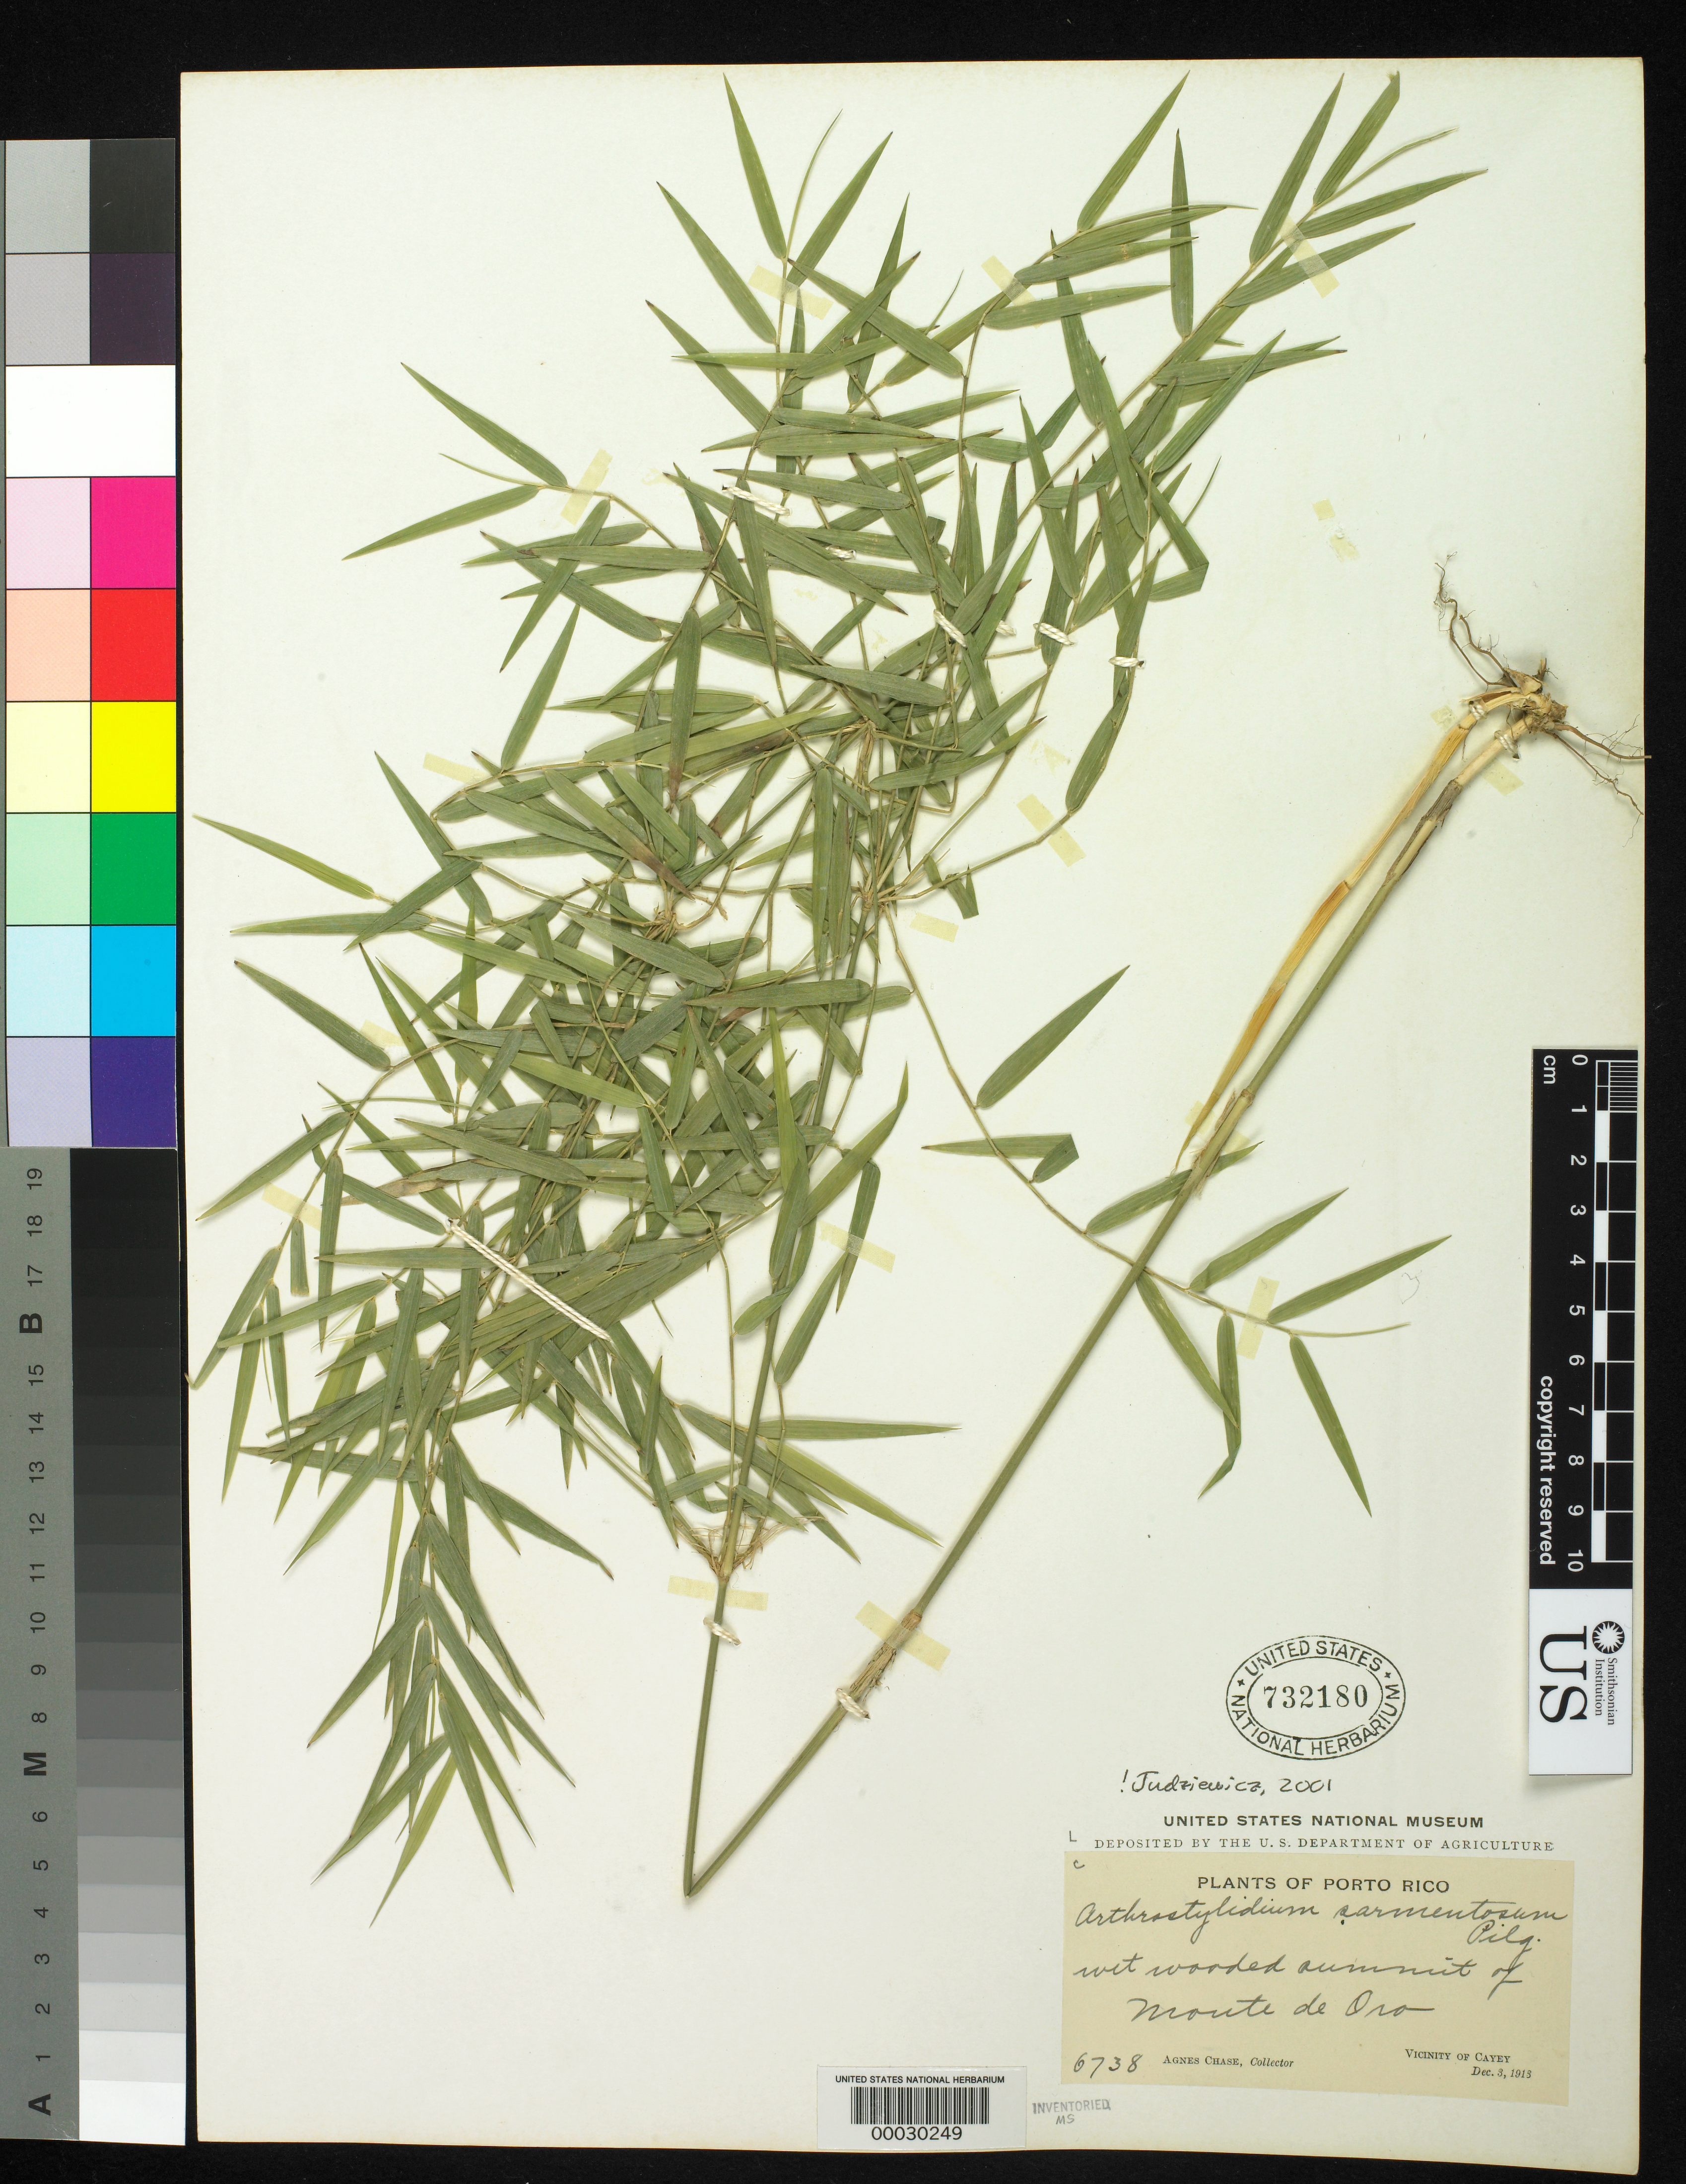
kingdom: Plantae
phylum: Tracheophyta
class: Liliopsida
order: Poales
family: Poaceae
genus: Arthrostylidium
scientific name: Arthrostylidium sarmentosum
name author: Pilg. in Urb.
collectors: A. Chase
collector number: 6738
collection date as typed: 03 Dec 1913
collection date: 1913-12-03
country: Puerto Rico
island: Greater Antilles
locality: Cayey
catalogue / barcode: US 732180